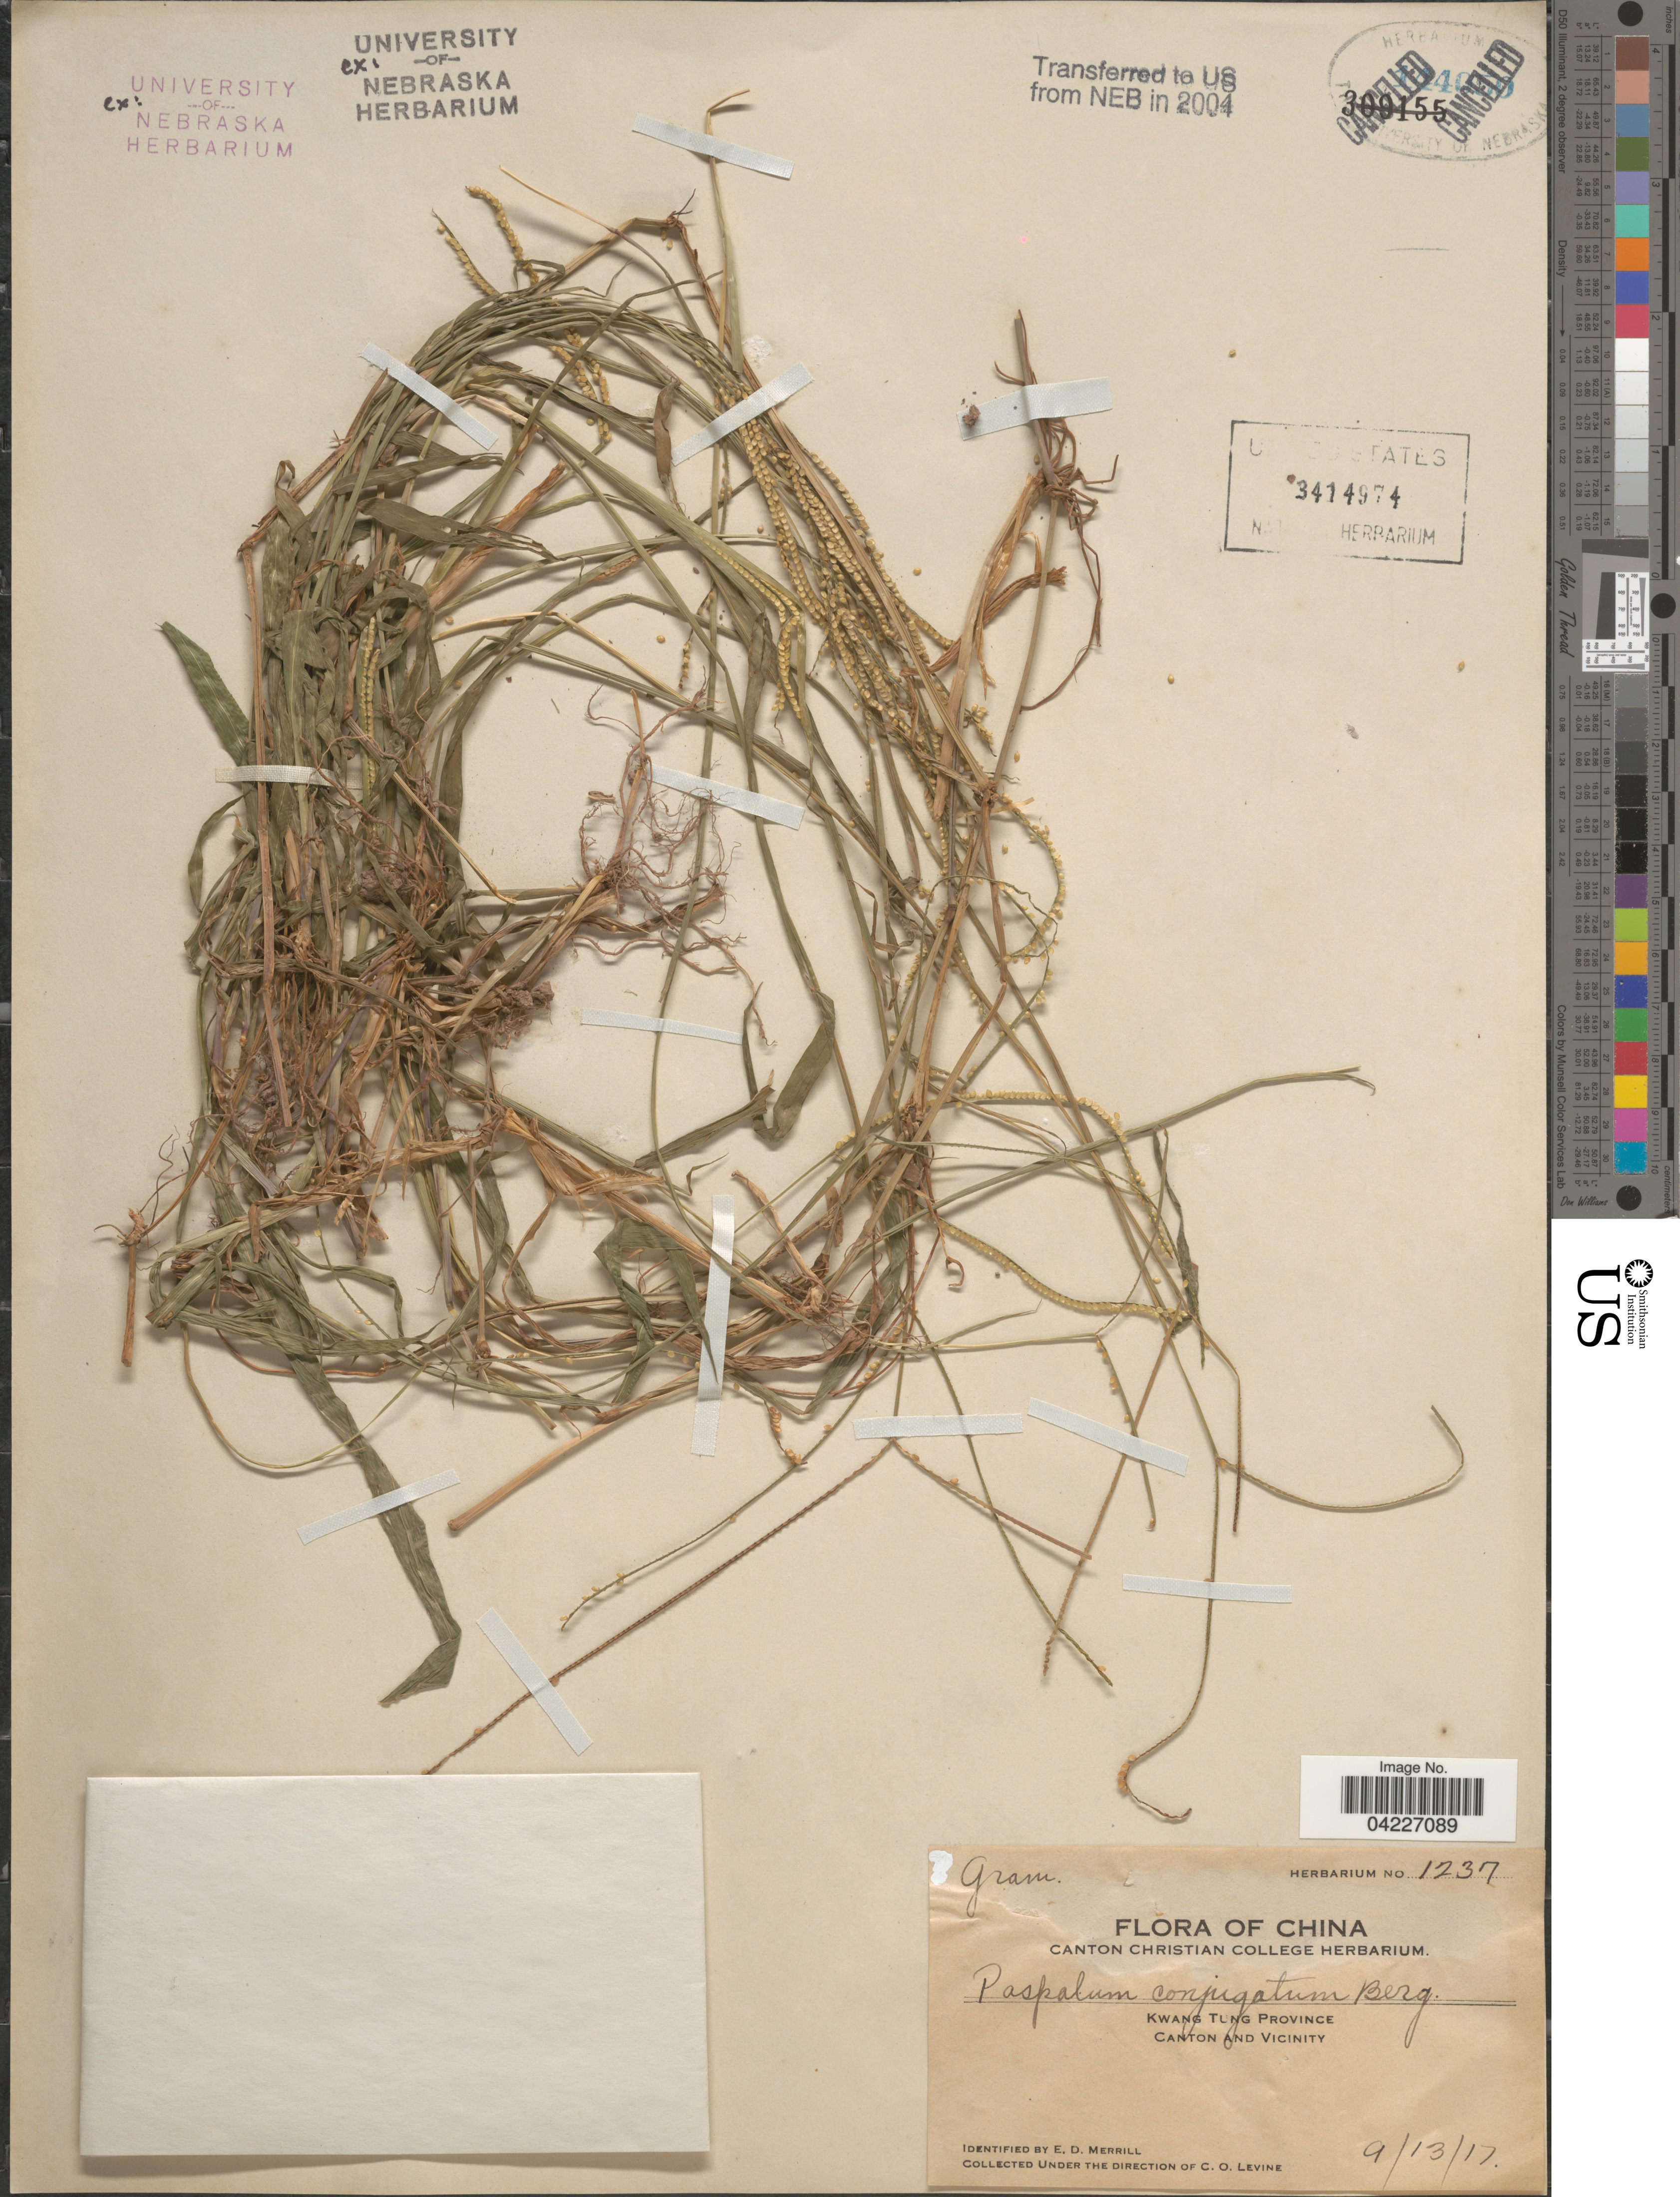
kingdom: Plantae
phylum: Tracheophyta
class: Liliopsida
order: Poales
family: Poaceae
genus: Paspalum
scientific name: Paspalum conjugatum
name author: P.J. Bergius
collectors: C. O. Levine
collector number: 1237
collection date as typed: Transcribed d/m/y: 13/9/17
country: China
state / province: Guangdong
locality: Kwang Tung Province. Canton and vicinity.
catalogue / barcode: US 3414974